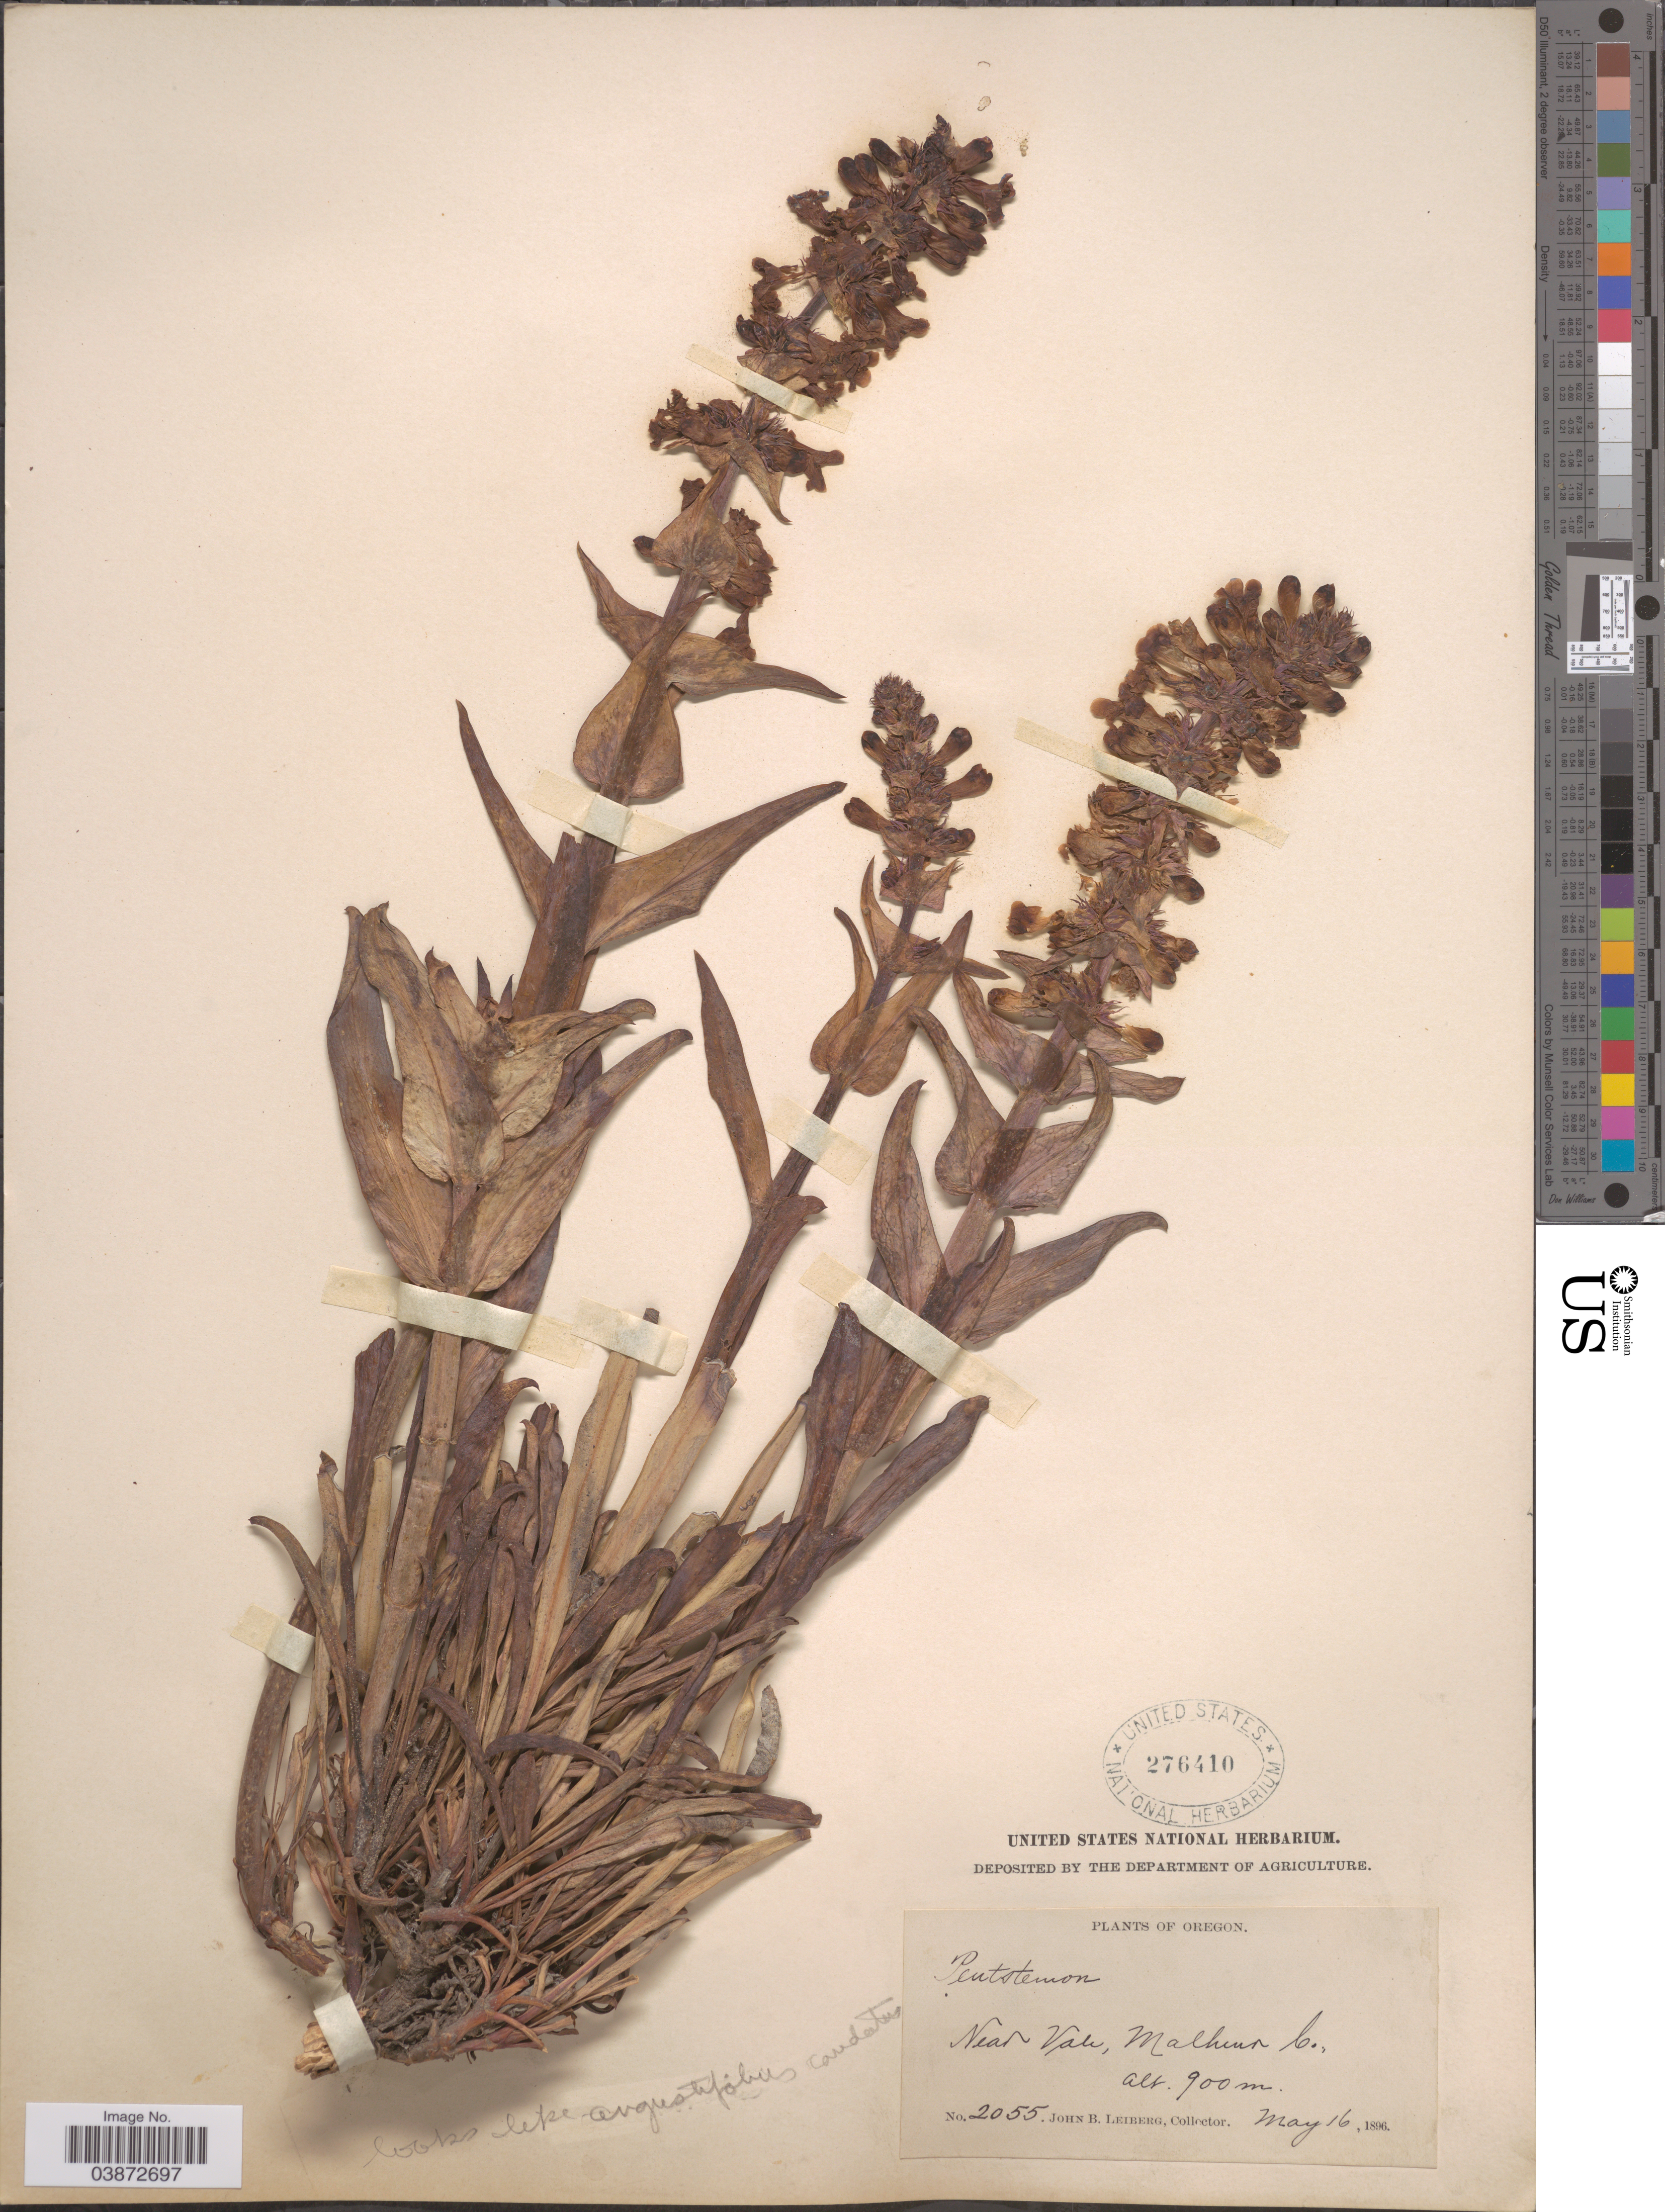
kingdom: Plantae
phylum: Tracheophyta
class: Magnoliopsida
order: Lamiales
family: Plantaginaceae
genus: Penstemon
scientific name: Penstemon acuminatus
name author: Greene ex Lindl.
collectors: J. B. Leiberg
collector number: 2055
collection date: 1896-05-16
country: United States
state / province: Oregon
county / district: Malheur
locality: Near Vale, Malheur Co.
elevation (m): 900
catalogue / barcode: US 276410